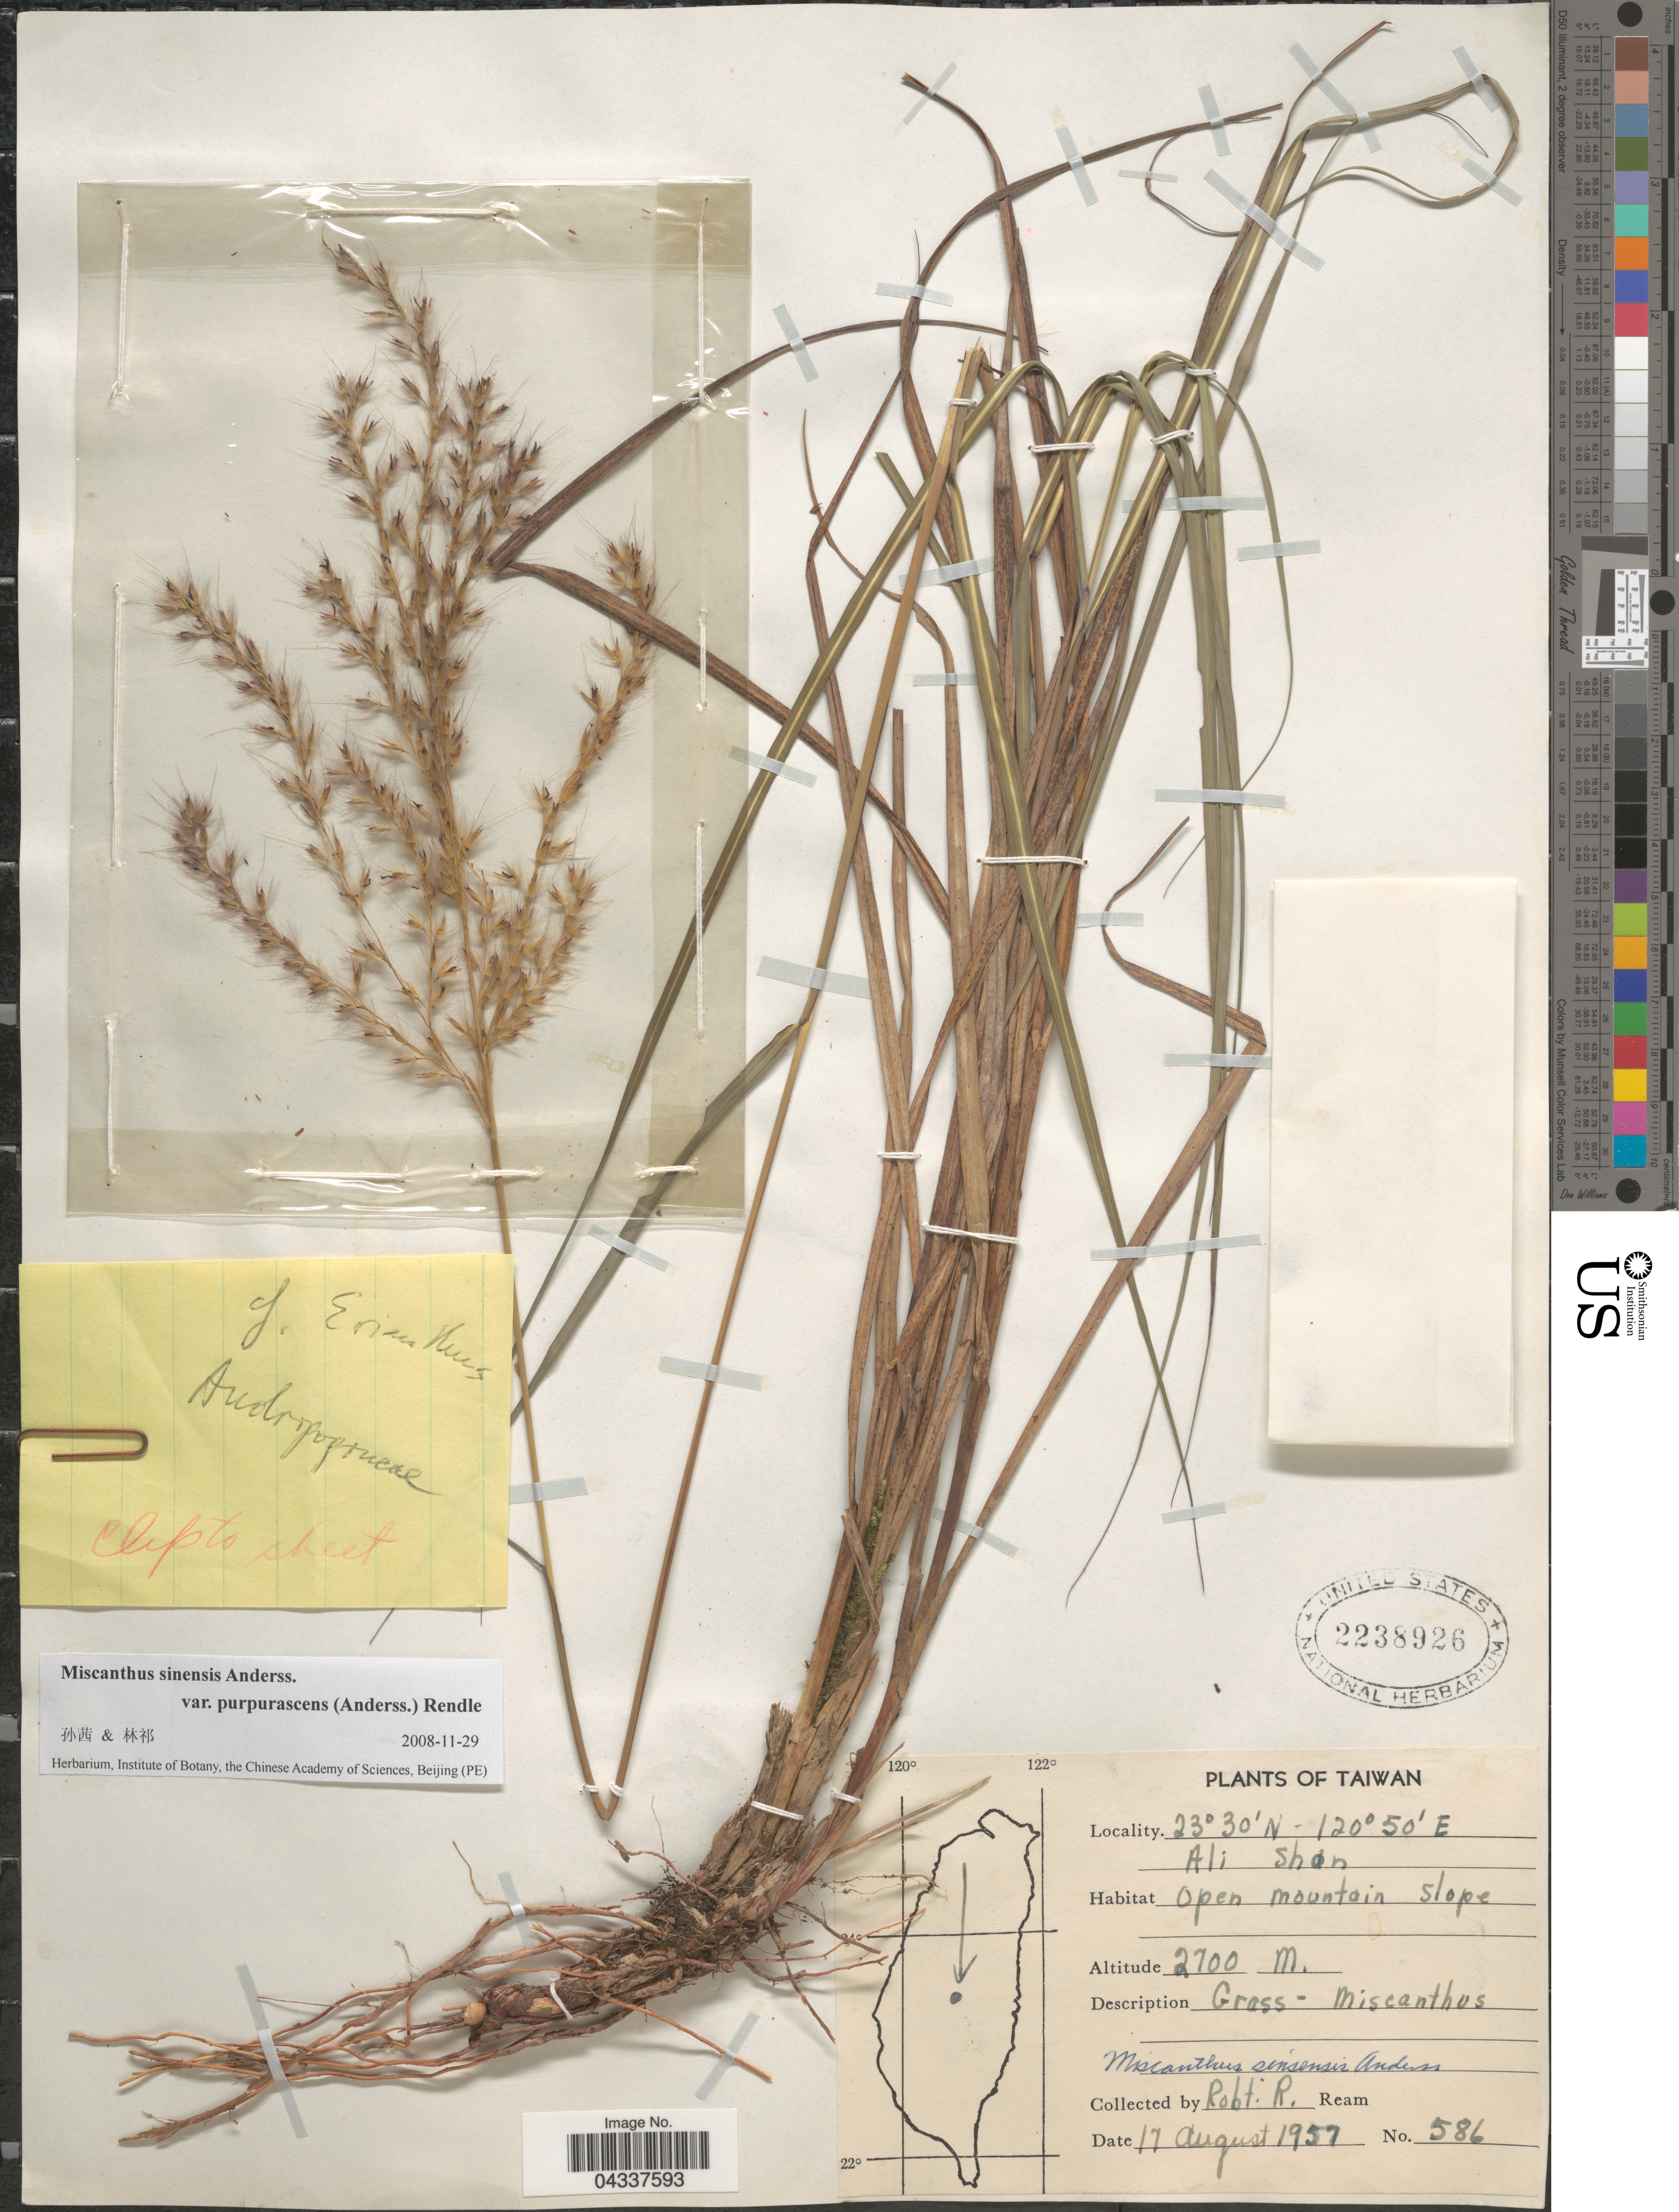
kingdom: Plantae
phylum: Tracheophyta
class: Liliopsida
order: Poales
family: Poaceae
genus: Miscanthus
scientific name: Miscanthus sinensis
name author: Andersson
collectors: R. Ream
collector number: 586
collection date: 1957-08-17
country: Taiwan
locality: Ali Shan. Open mountain slope.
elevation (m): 2700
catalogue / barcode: US 2238926